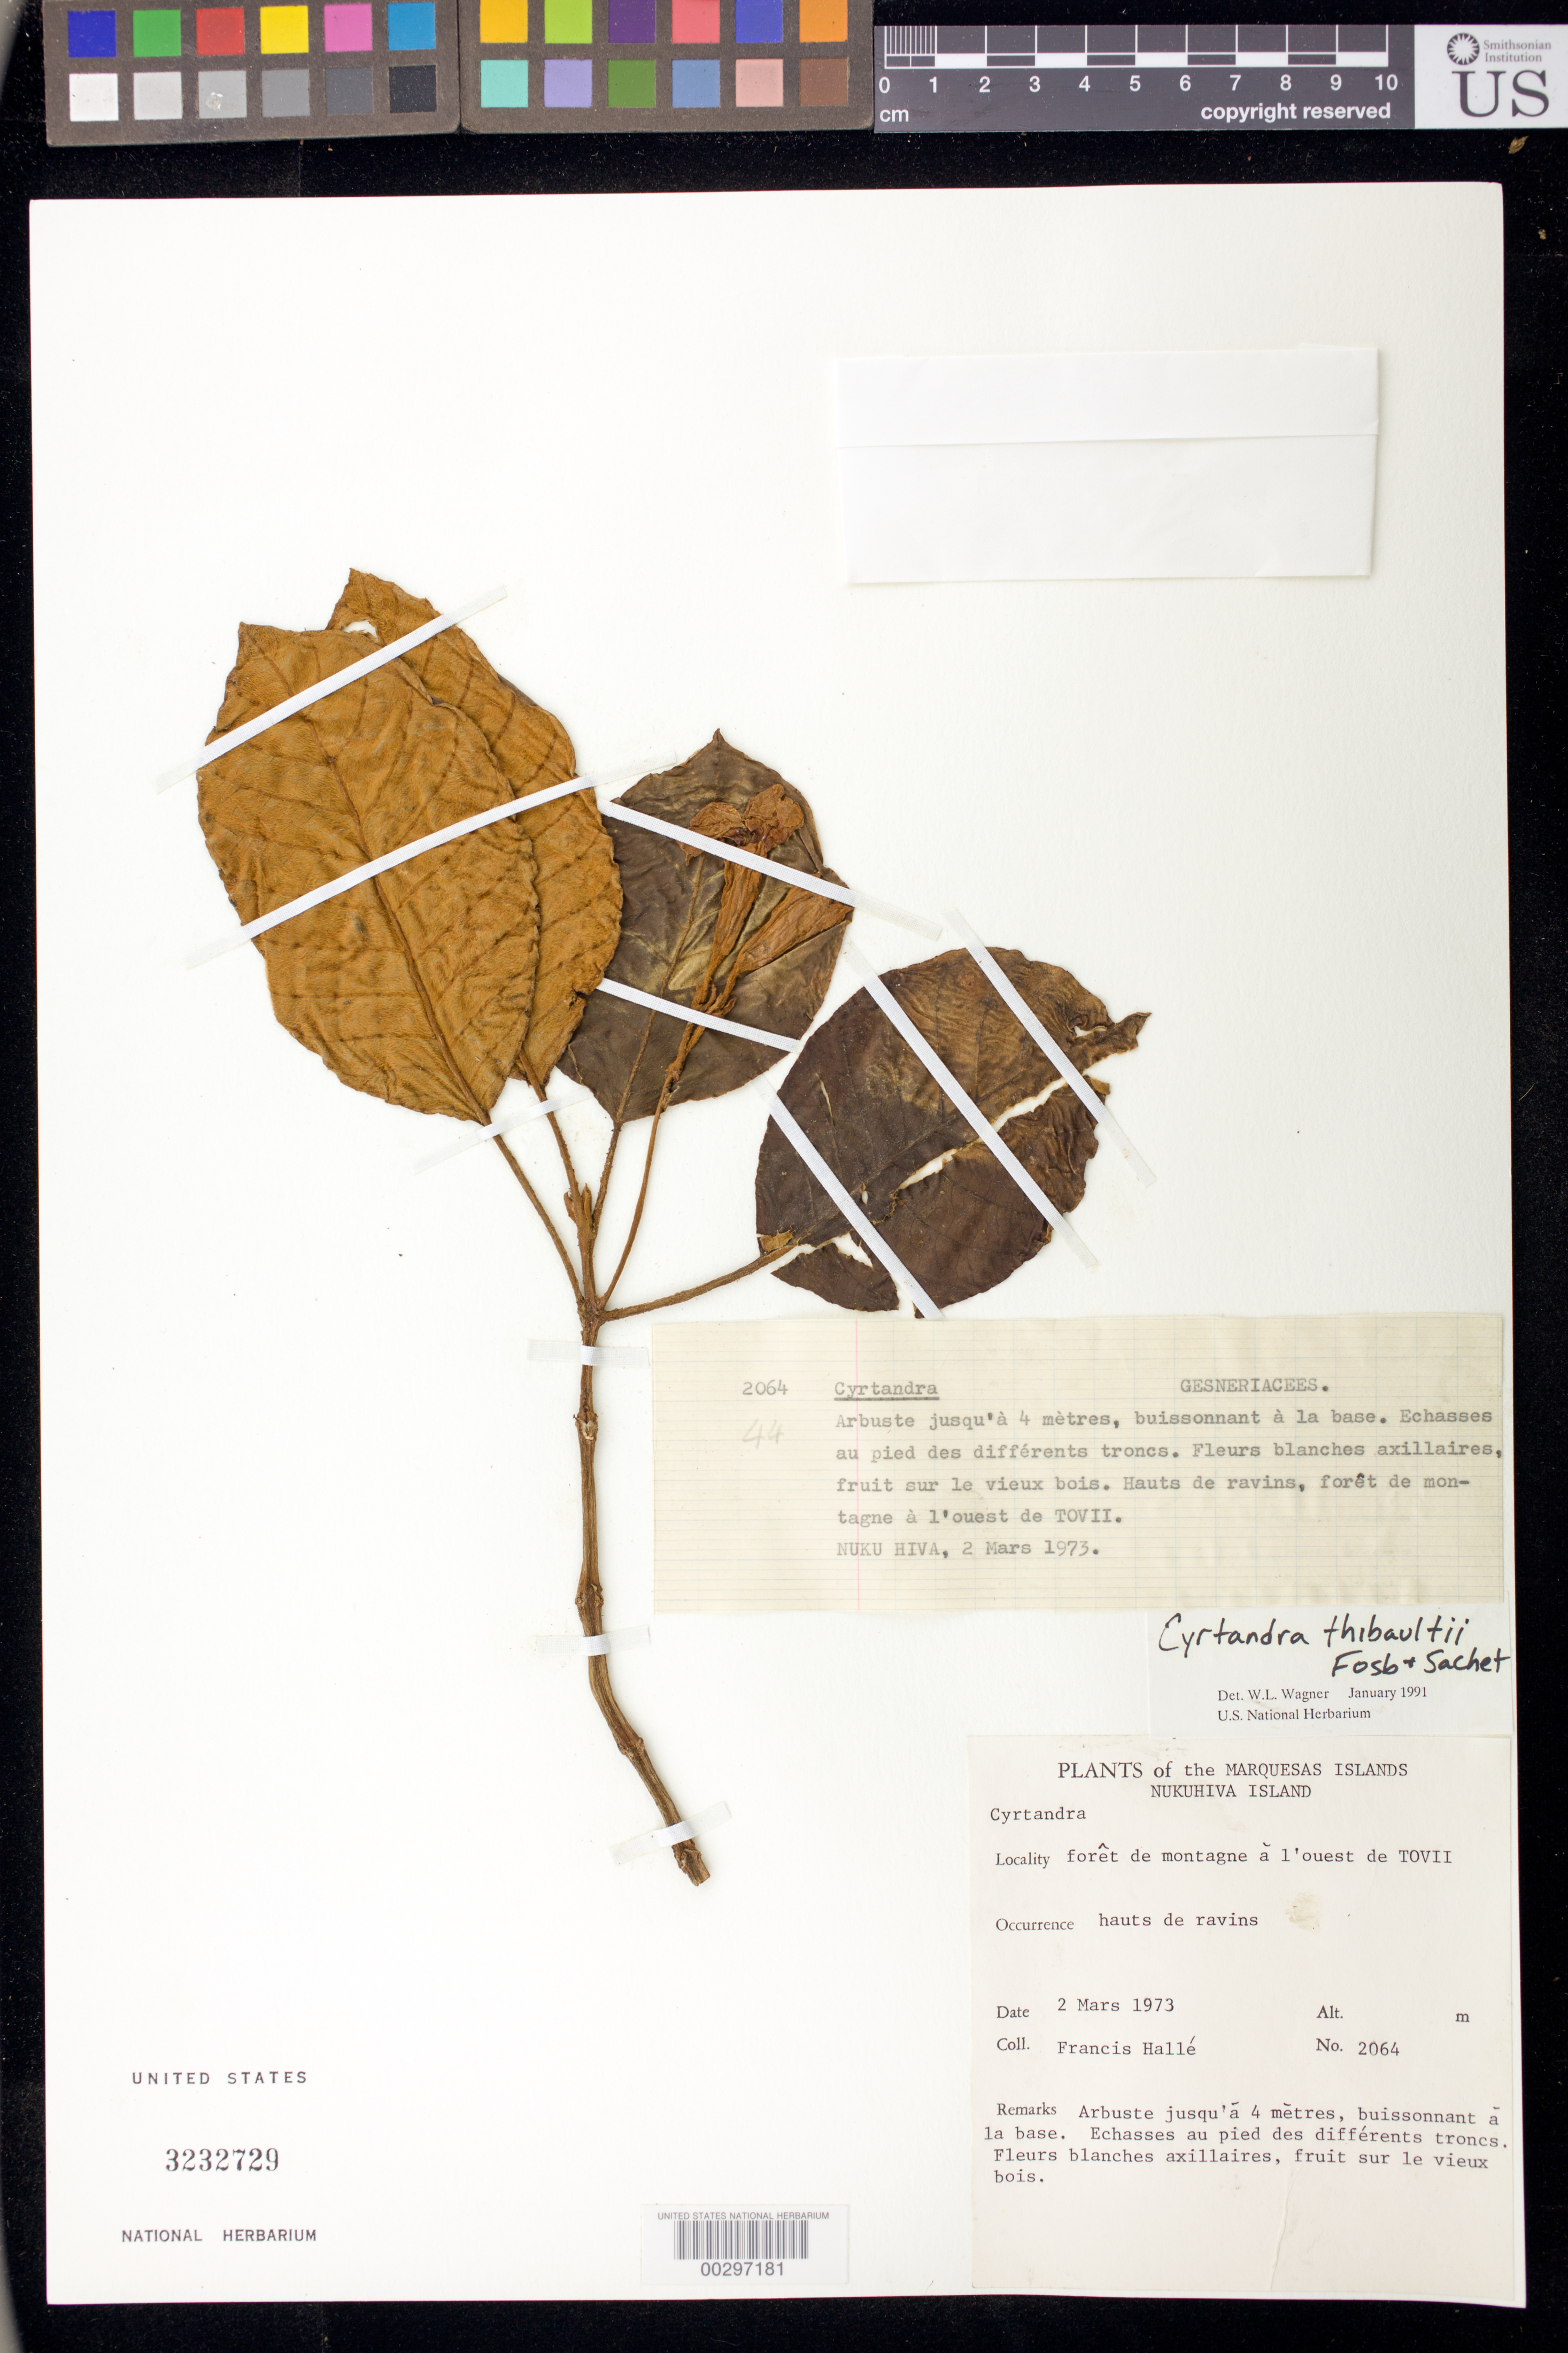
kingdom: Plantae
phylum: Tracheophyta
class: Magnoliopsida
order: Lamiales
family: Gesneriaceae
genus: Cyrtandra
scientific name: Cyrtandra thibaultii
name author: Fosberg & Sachet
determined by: Wagner, W. L., (BOT), Smithsonian Institution - National Museum of Natural History (UNITED STATES)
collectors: F. Hallé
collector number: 2064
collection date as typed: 02 Mar 1973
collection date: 1973-03-02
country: French Polynesia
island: Nuku Hiva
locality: Tovii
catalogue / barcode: US 3232729